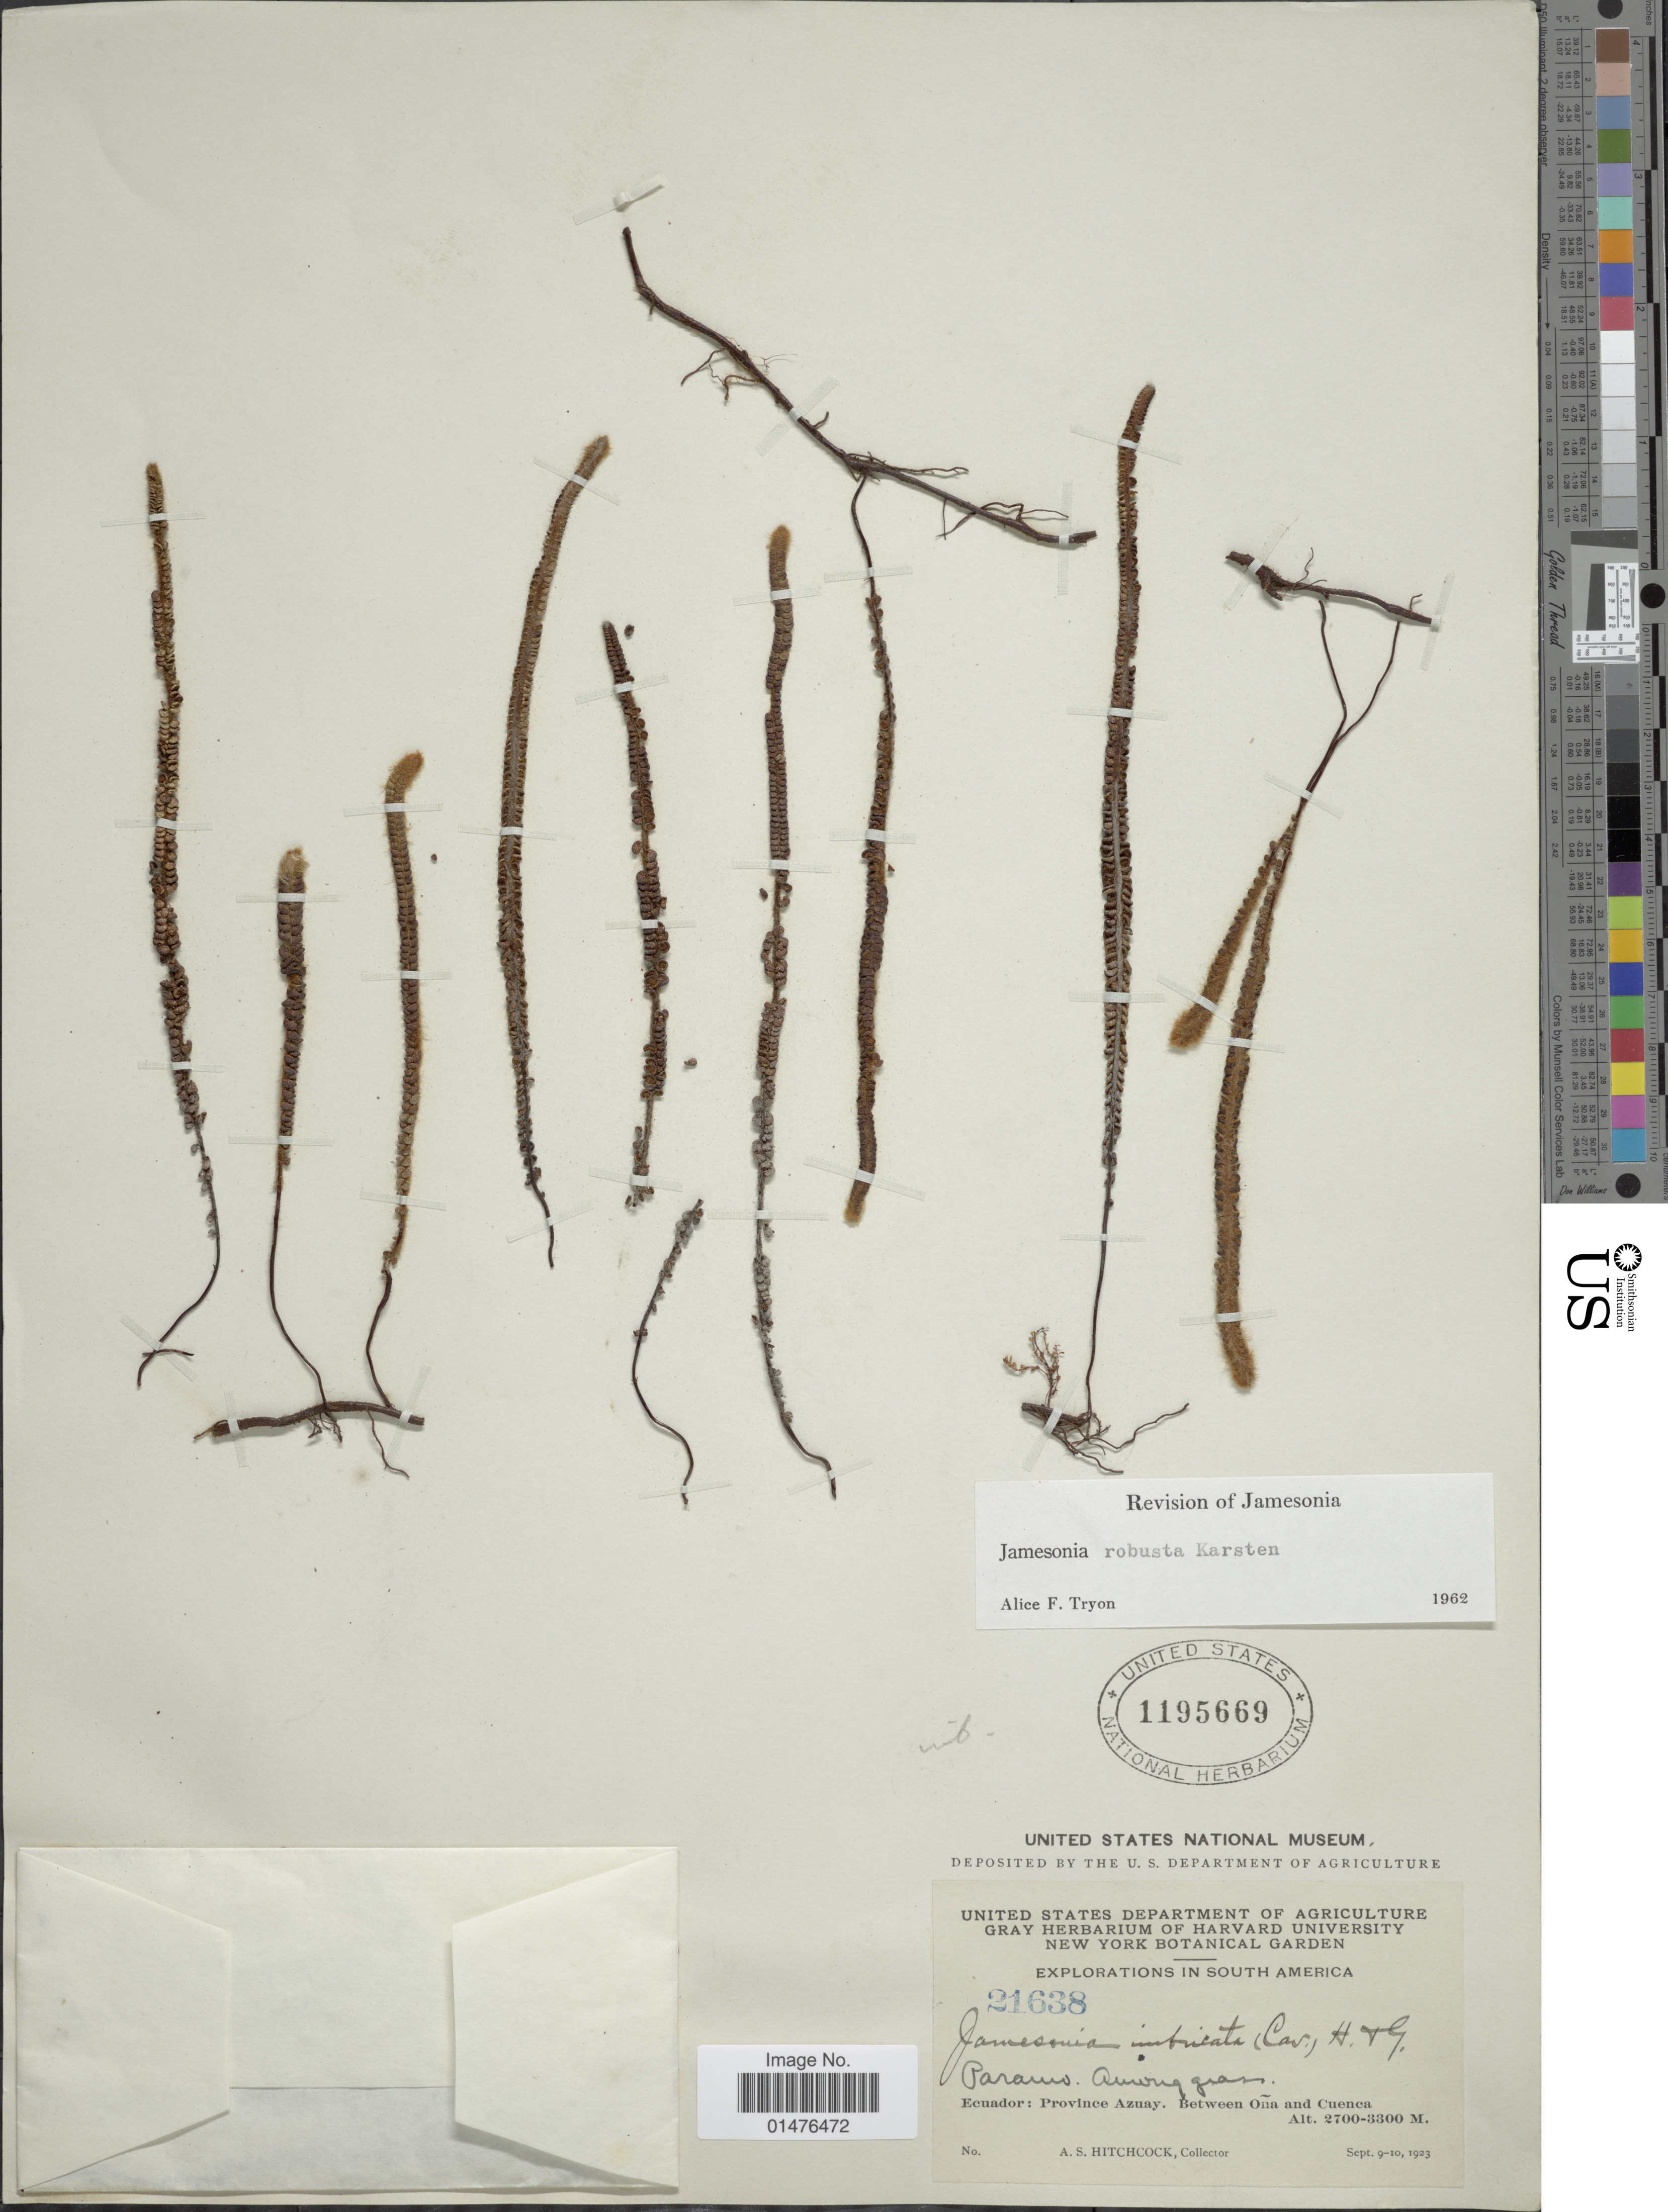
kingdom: Plantae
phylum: Tracheophyta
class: Polypodiopsida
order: Polypodiales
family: Pteridaceae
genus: Jamesonia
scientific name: Jamesonia robusta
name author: H. Karst.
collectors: A. S. Hitchcock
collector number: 21638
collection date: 1923-09-09/1923-09-10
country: Ecuador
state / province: Azuay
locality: Province Azuay, Between Oña and Cuenca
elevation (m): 2700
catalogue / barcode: US 1195669